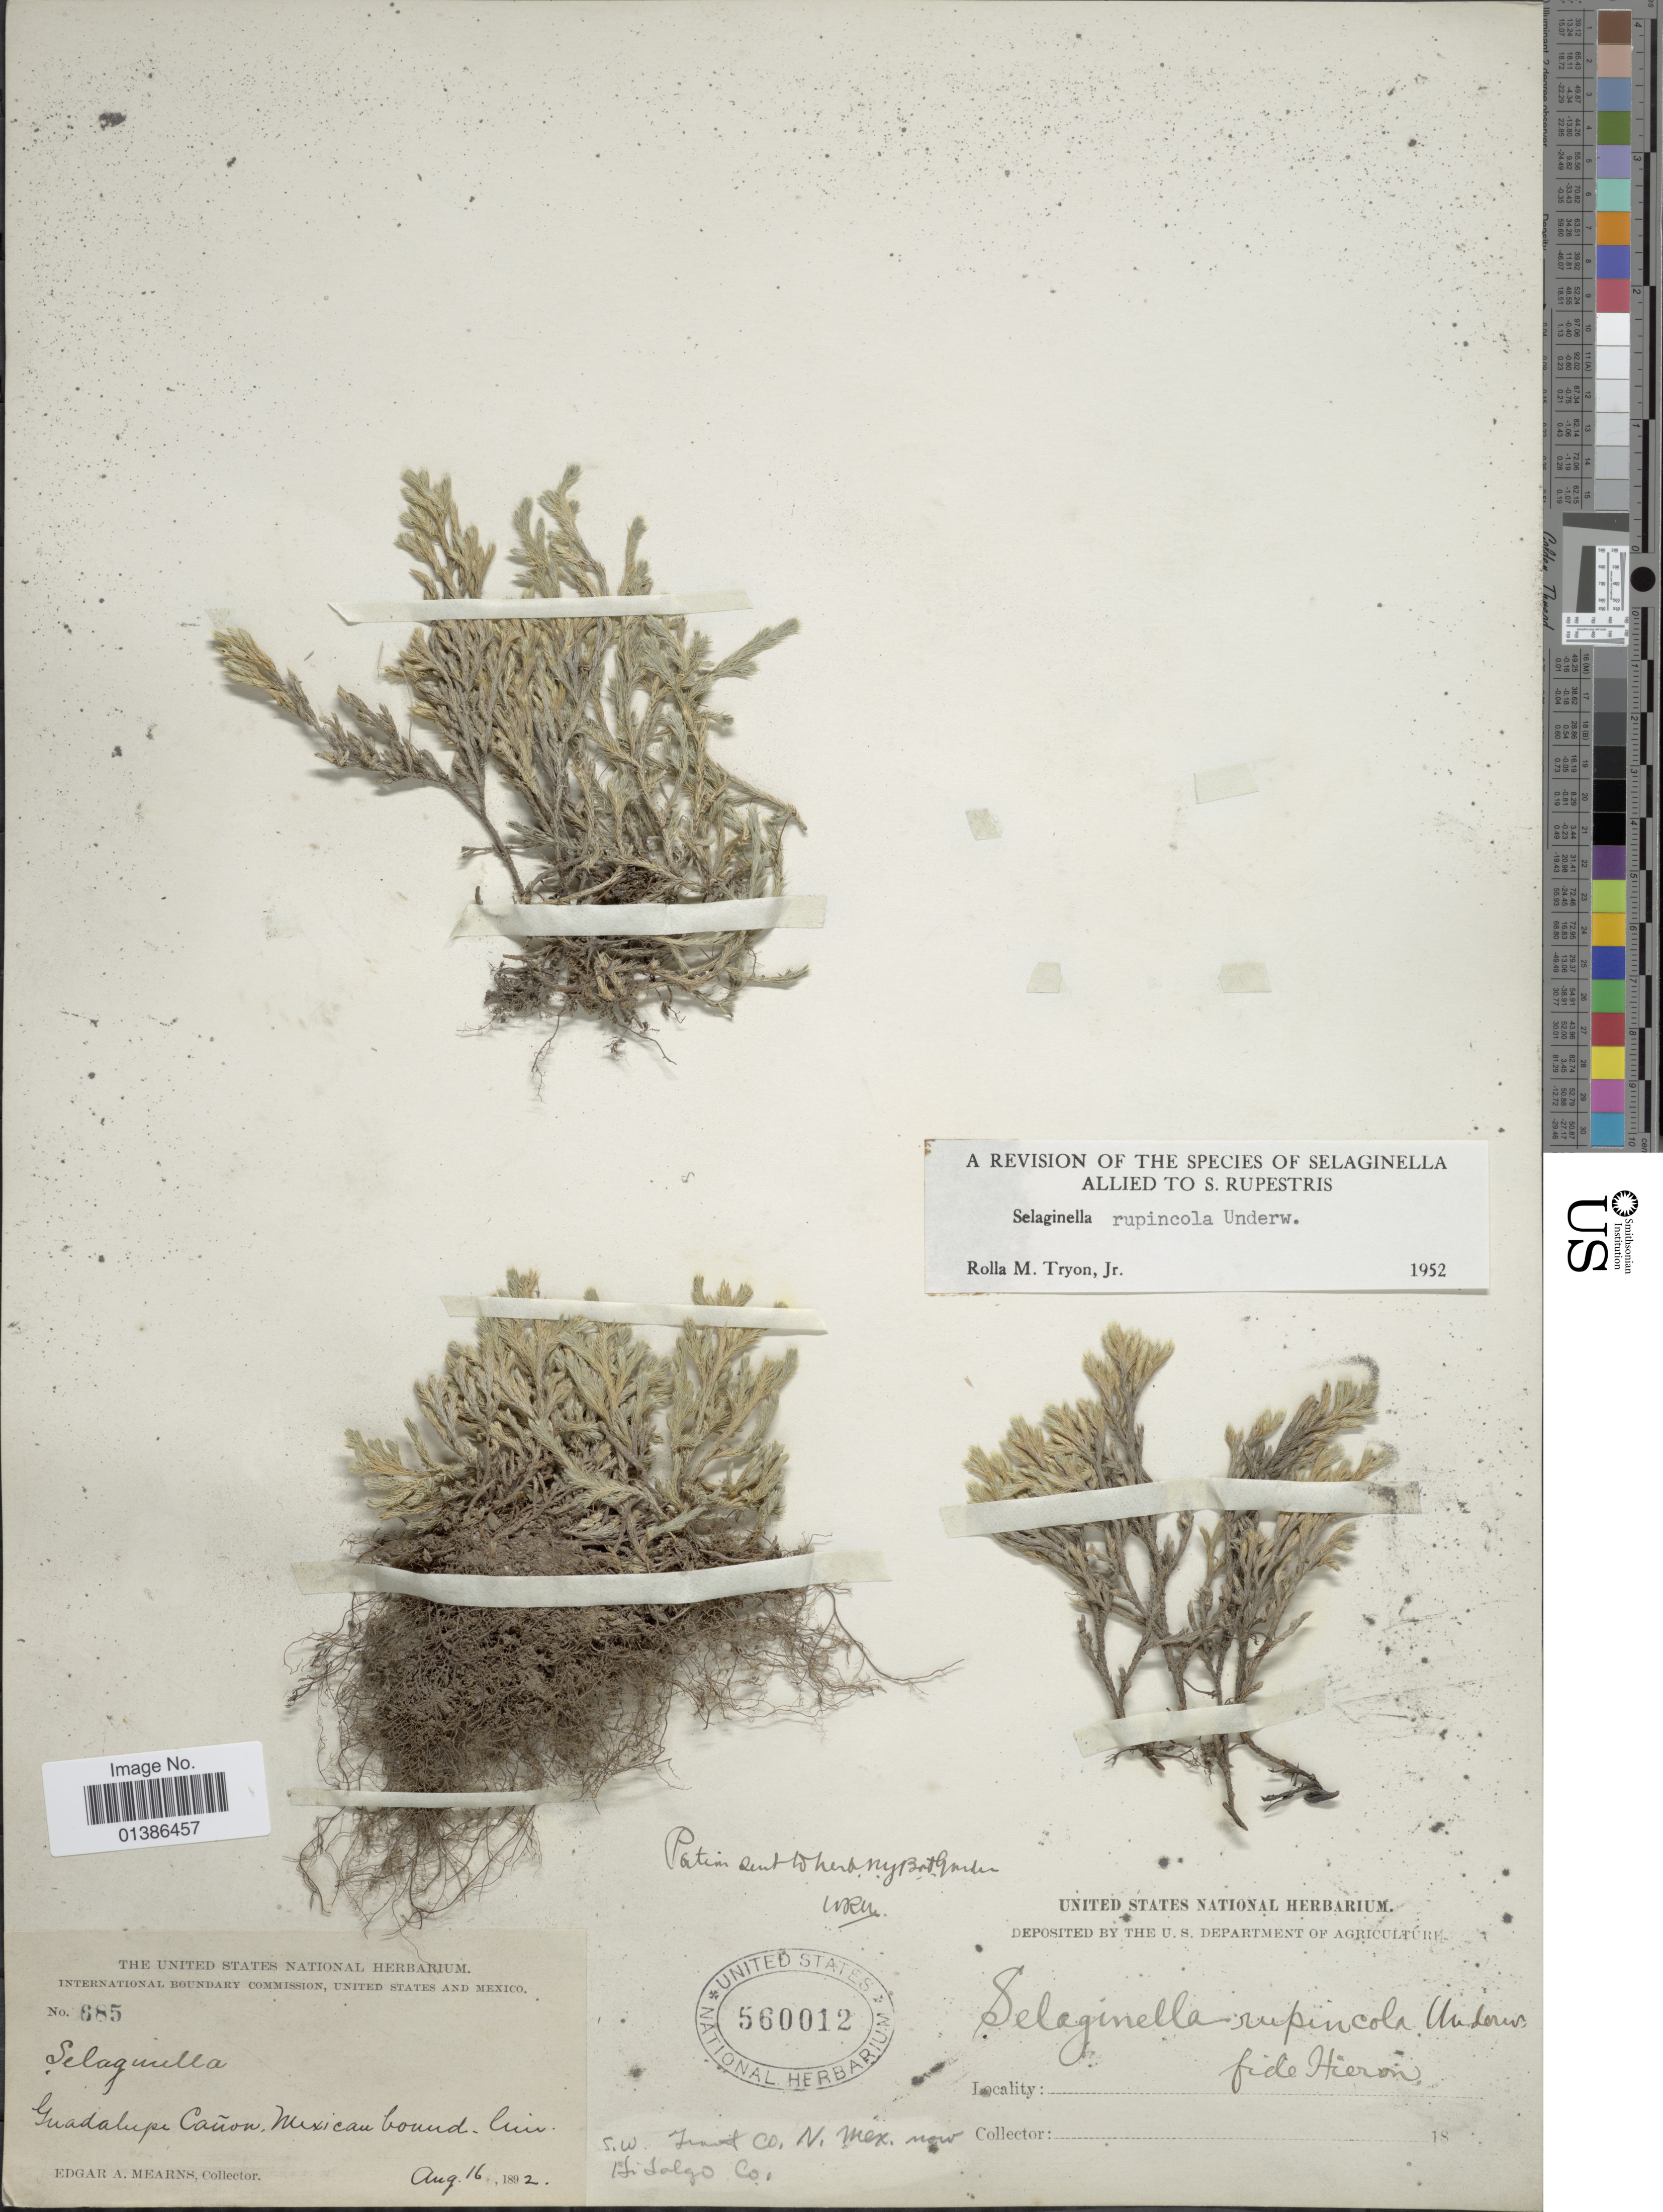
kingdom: Plantae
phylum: Tracheophyta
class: Lycopodiopsida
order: Selaginellales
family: Selaginellaceae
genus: Selaginella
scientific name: Selaginella rupincola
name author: Underw.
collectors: E. A. Mearns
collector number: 685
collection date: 1892-08-16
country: United States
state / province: New Mexico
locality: Guadalupe Cañon, Mexican bound-line. S.W. Grant Co., now Hidalgo Co.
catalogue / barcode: US 560012